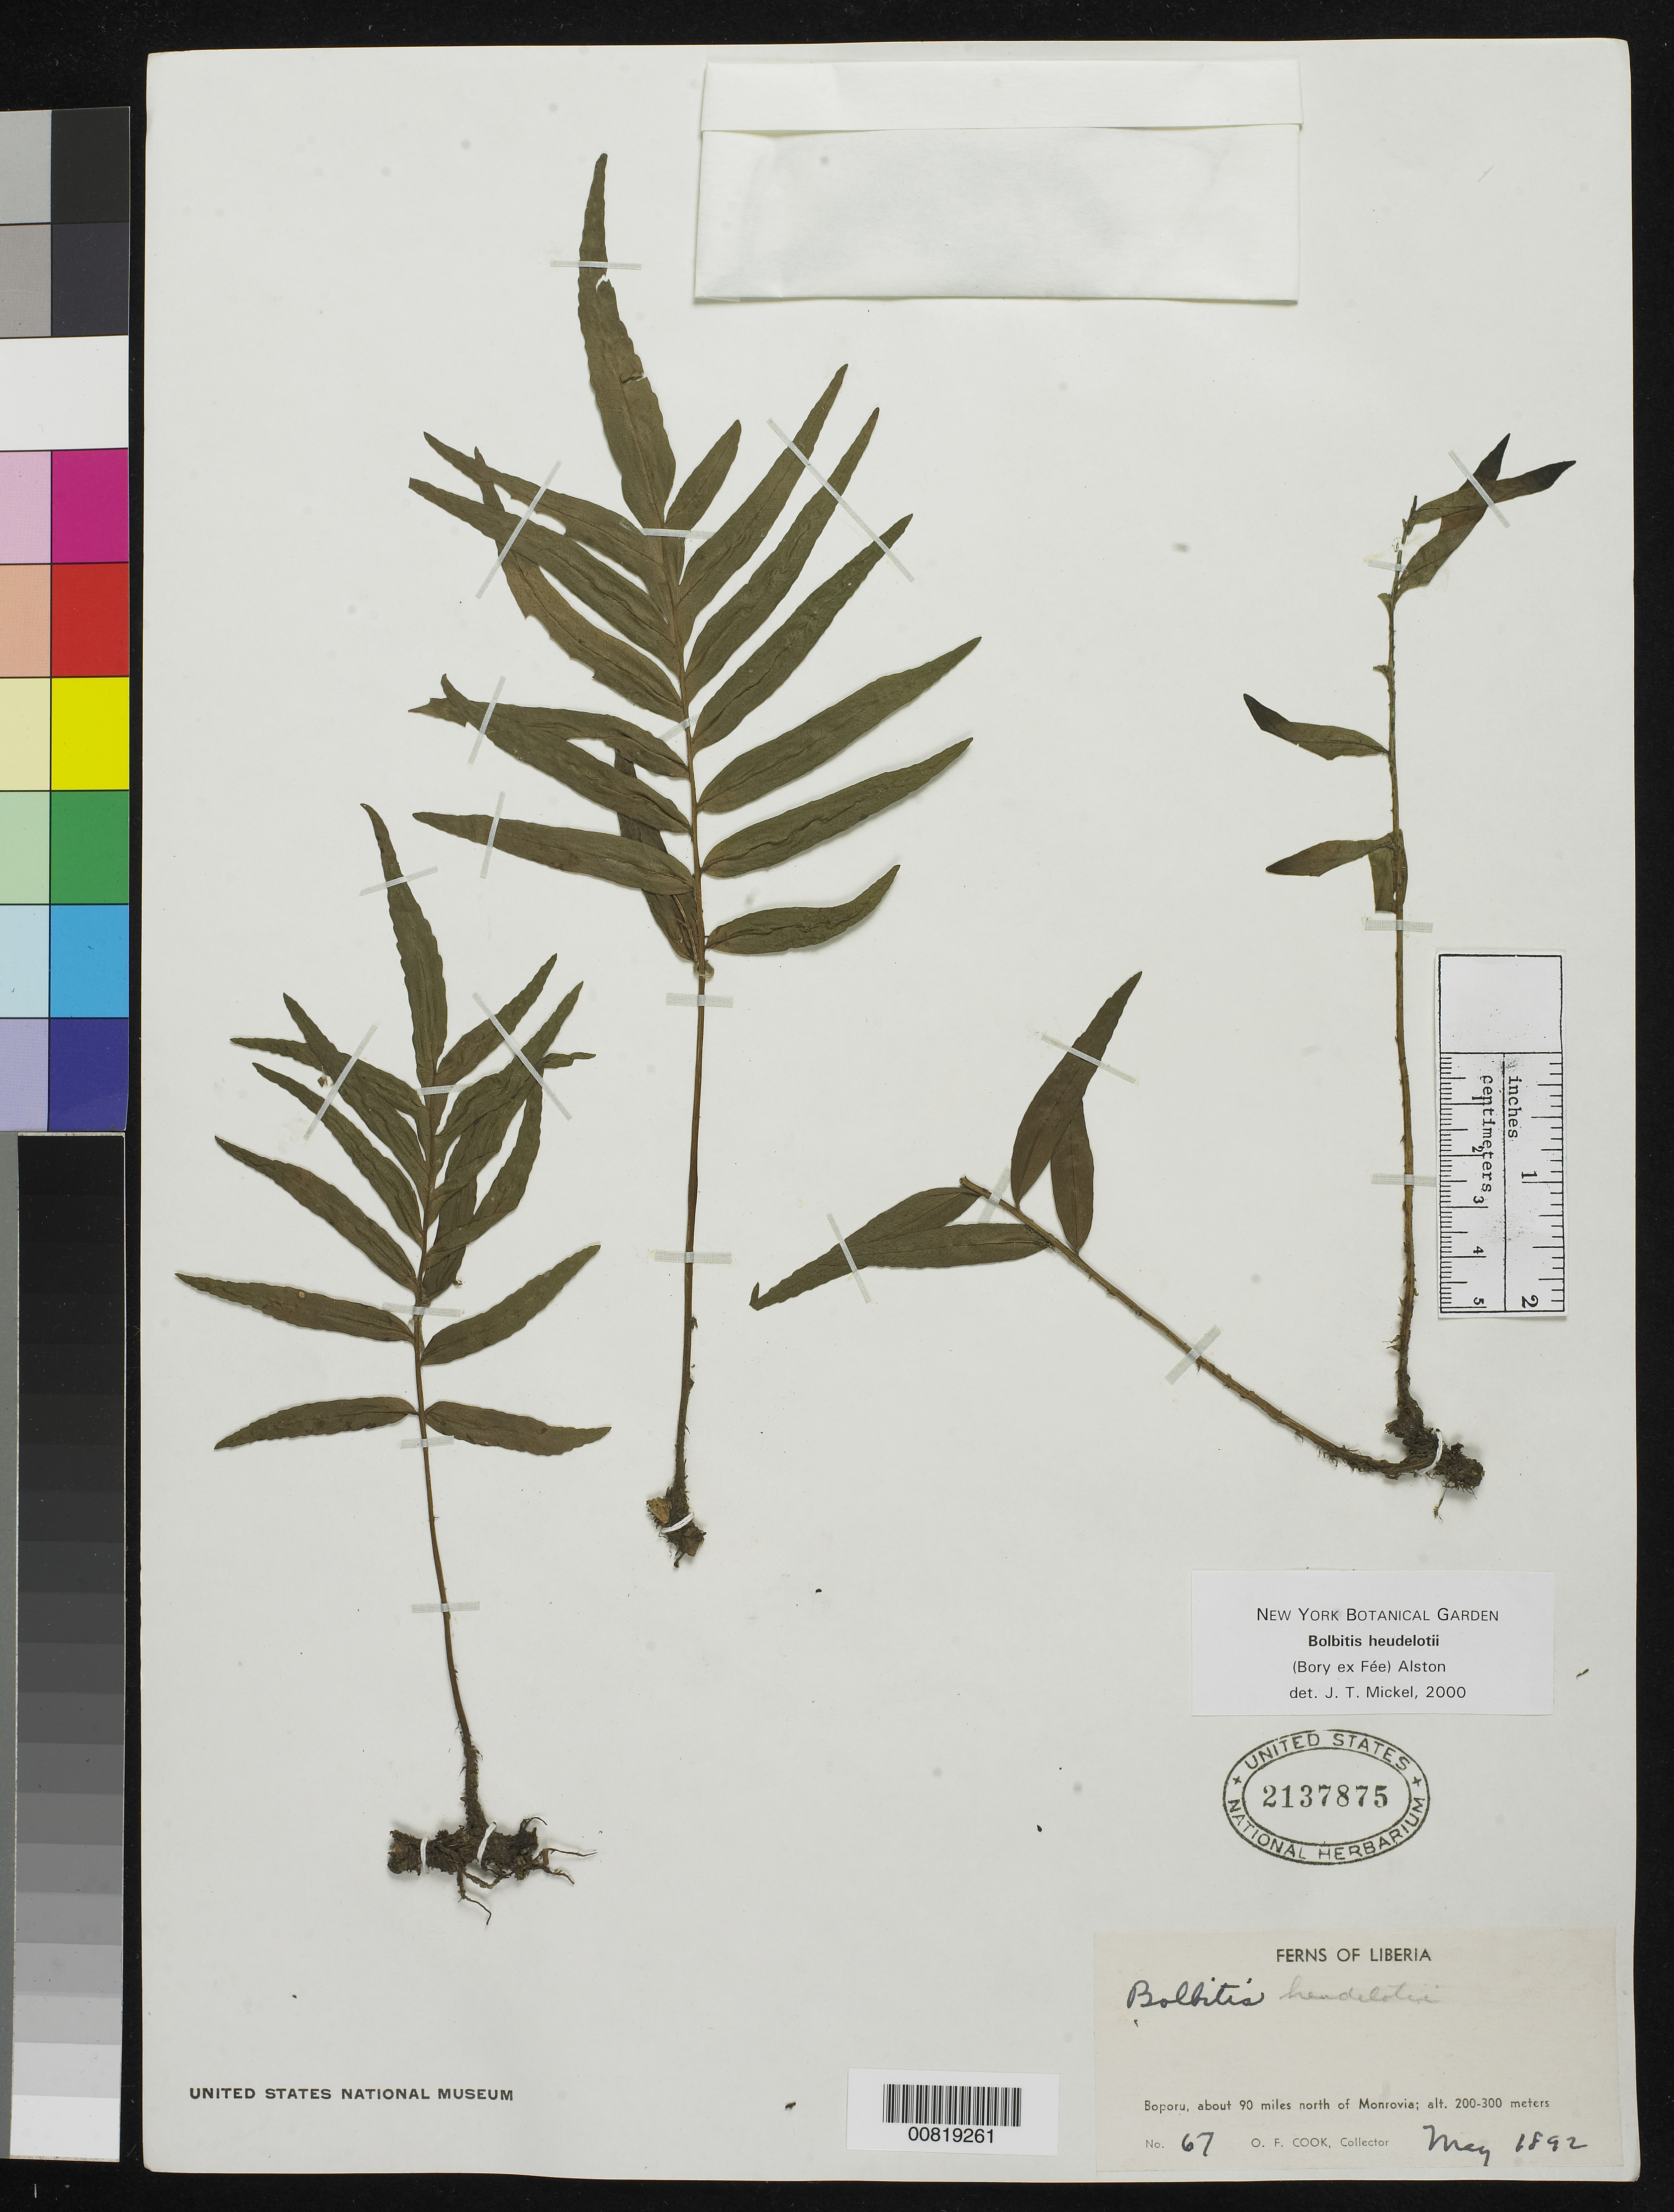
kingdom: Plantae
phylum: Tracheophyta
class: Polypodiopsida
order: Polypodiales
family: Dryopteridaceae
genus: Bolbitis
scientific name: Bolbitis heudelotii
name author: (Bory ex Fée) Alston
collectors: O. F. Cook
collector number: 67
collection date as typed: May 1892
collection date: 1892-05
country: Liberia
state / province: Gbarpolu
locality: Boporu, about 90 miles N of Monrovia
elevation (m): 200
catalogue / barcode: US 2137875